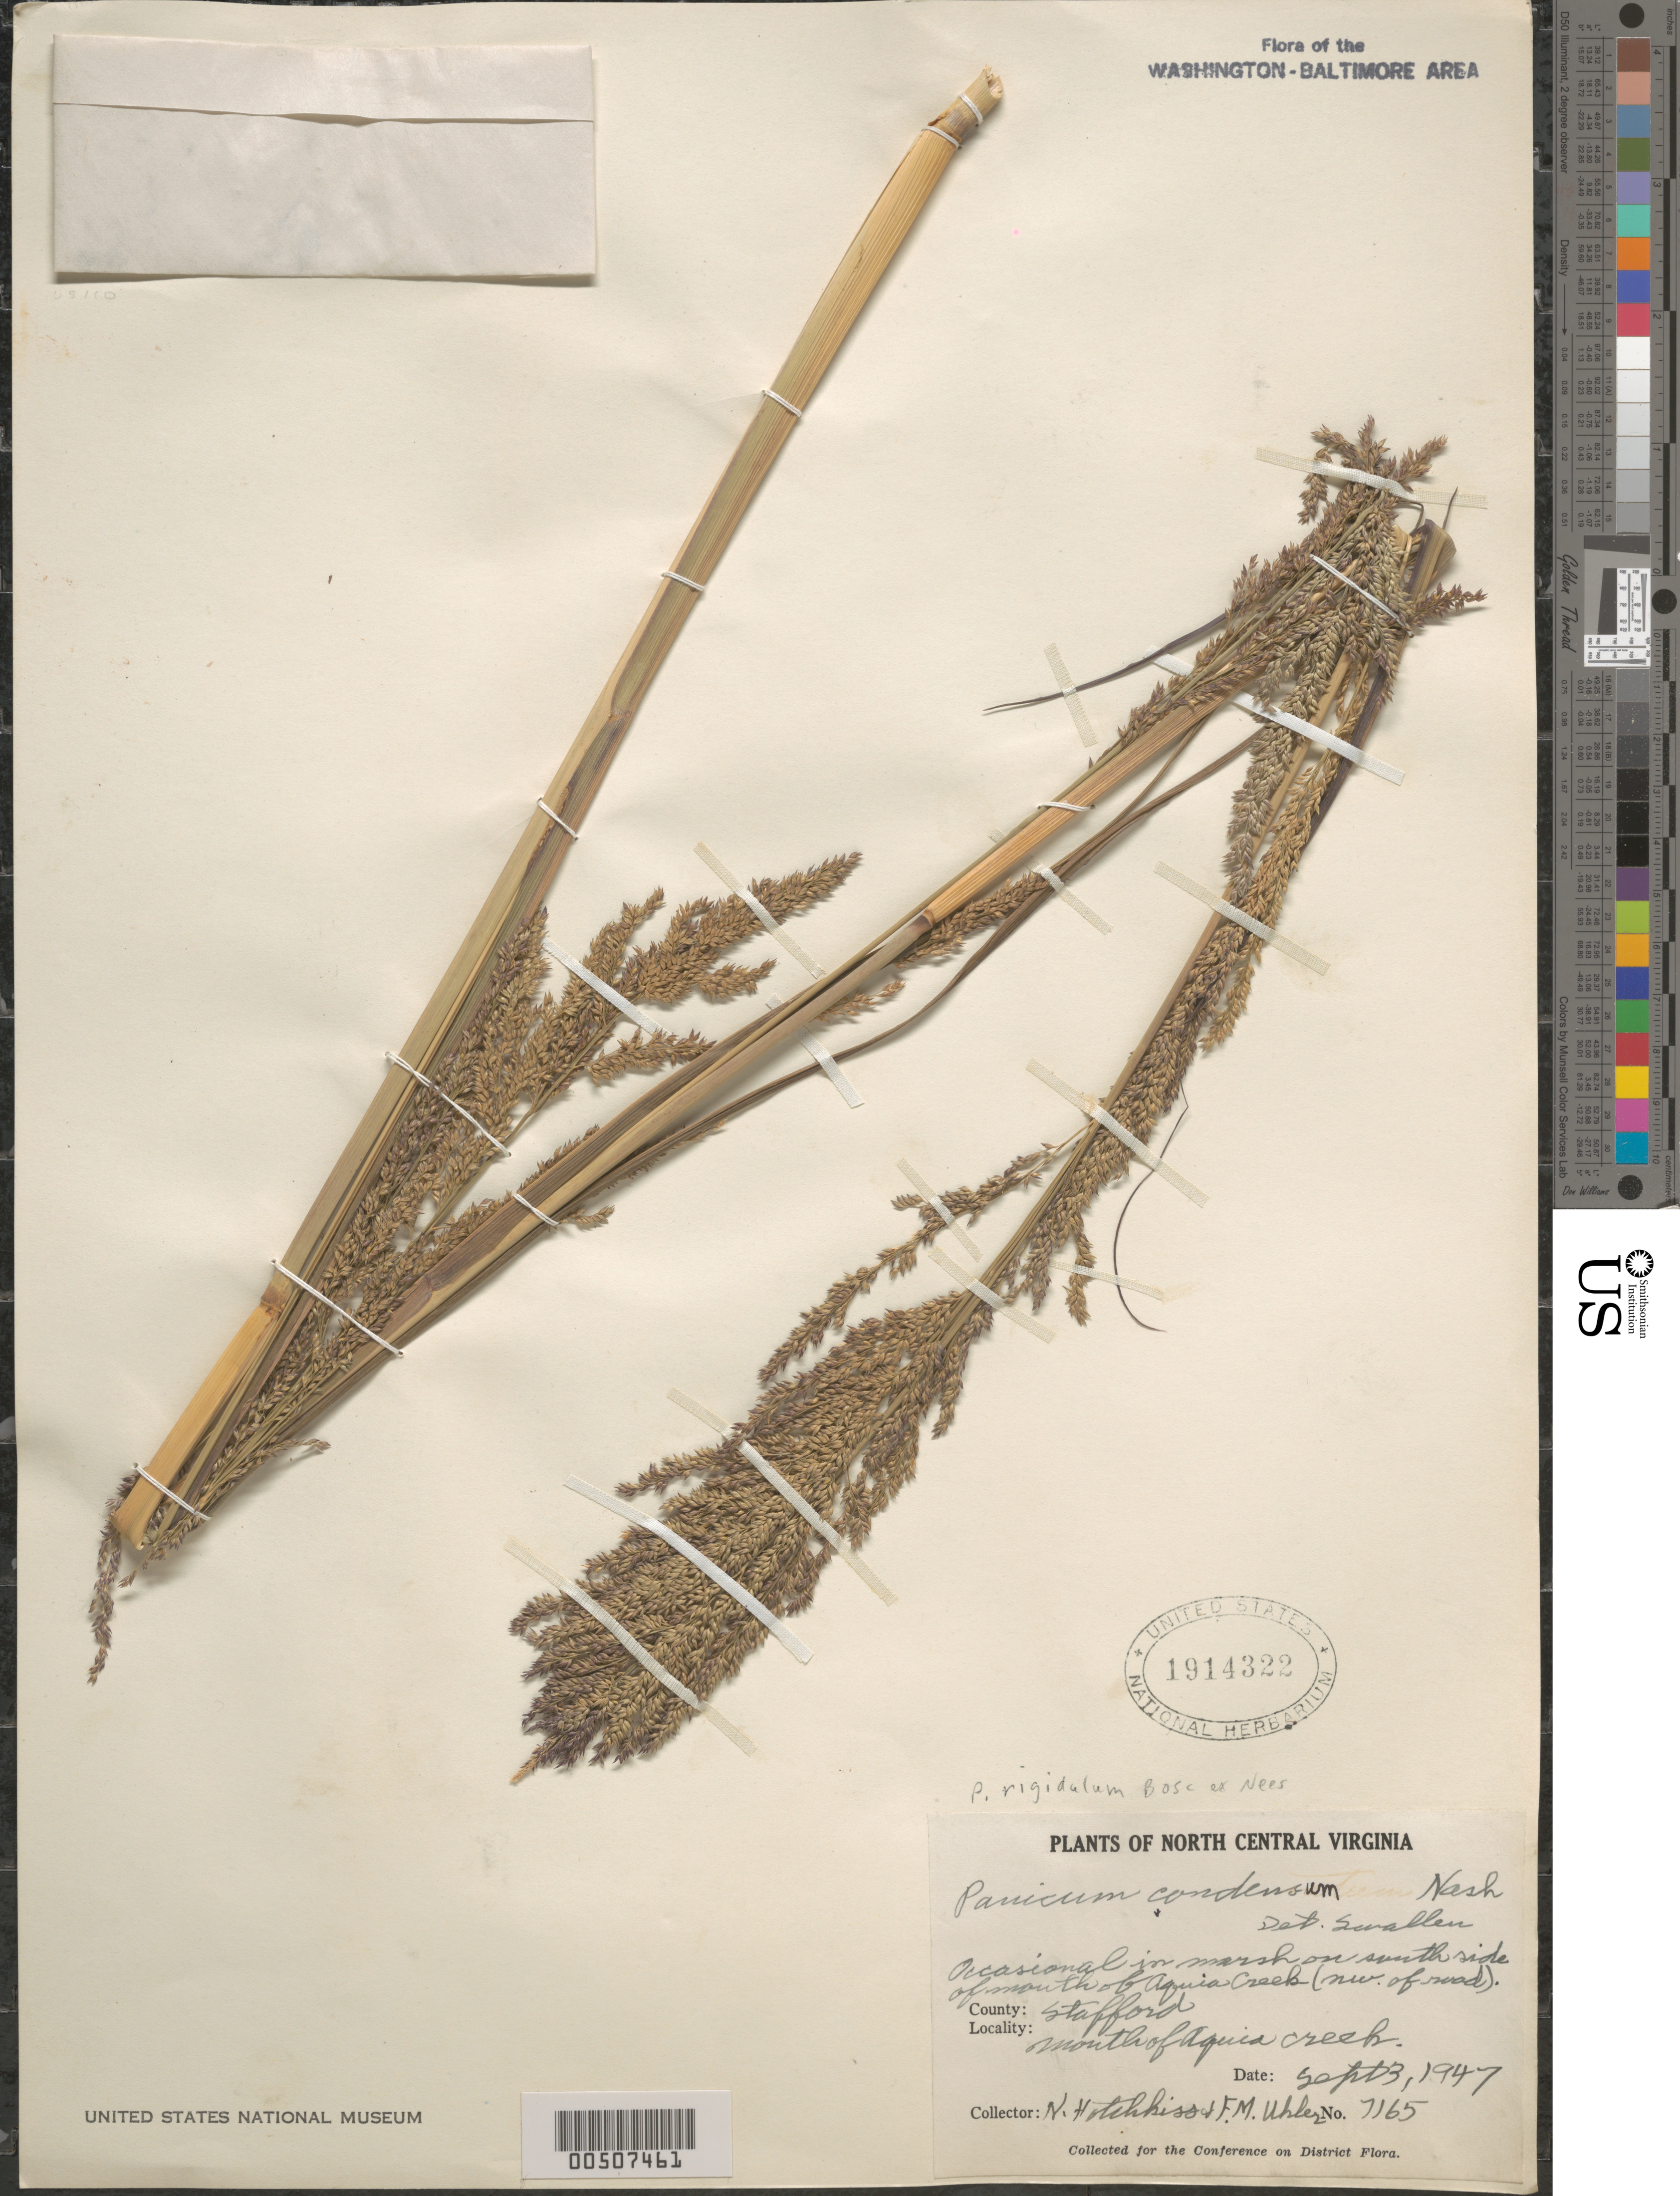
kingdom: Plantae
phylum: Tracheophyta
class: Liliopsida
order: Poales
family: Poaceae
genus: Coleataenia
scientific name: Coleataenia rigidula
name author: (Bosc ex Nees) LeBlond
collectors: N. Hotchkiss & F. M. Uhler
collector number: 7165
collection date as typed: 03 Sep 1947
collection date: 1947-09-03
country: United States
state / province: Virginia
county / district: Stafford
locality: Mouth of Aquia Creek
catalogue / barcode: US 1914322